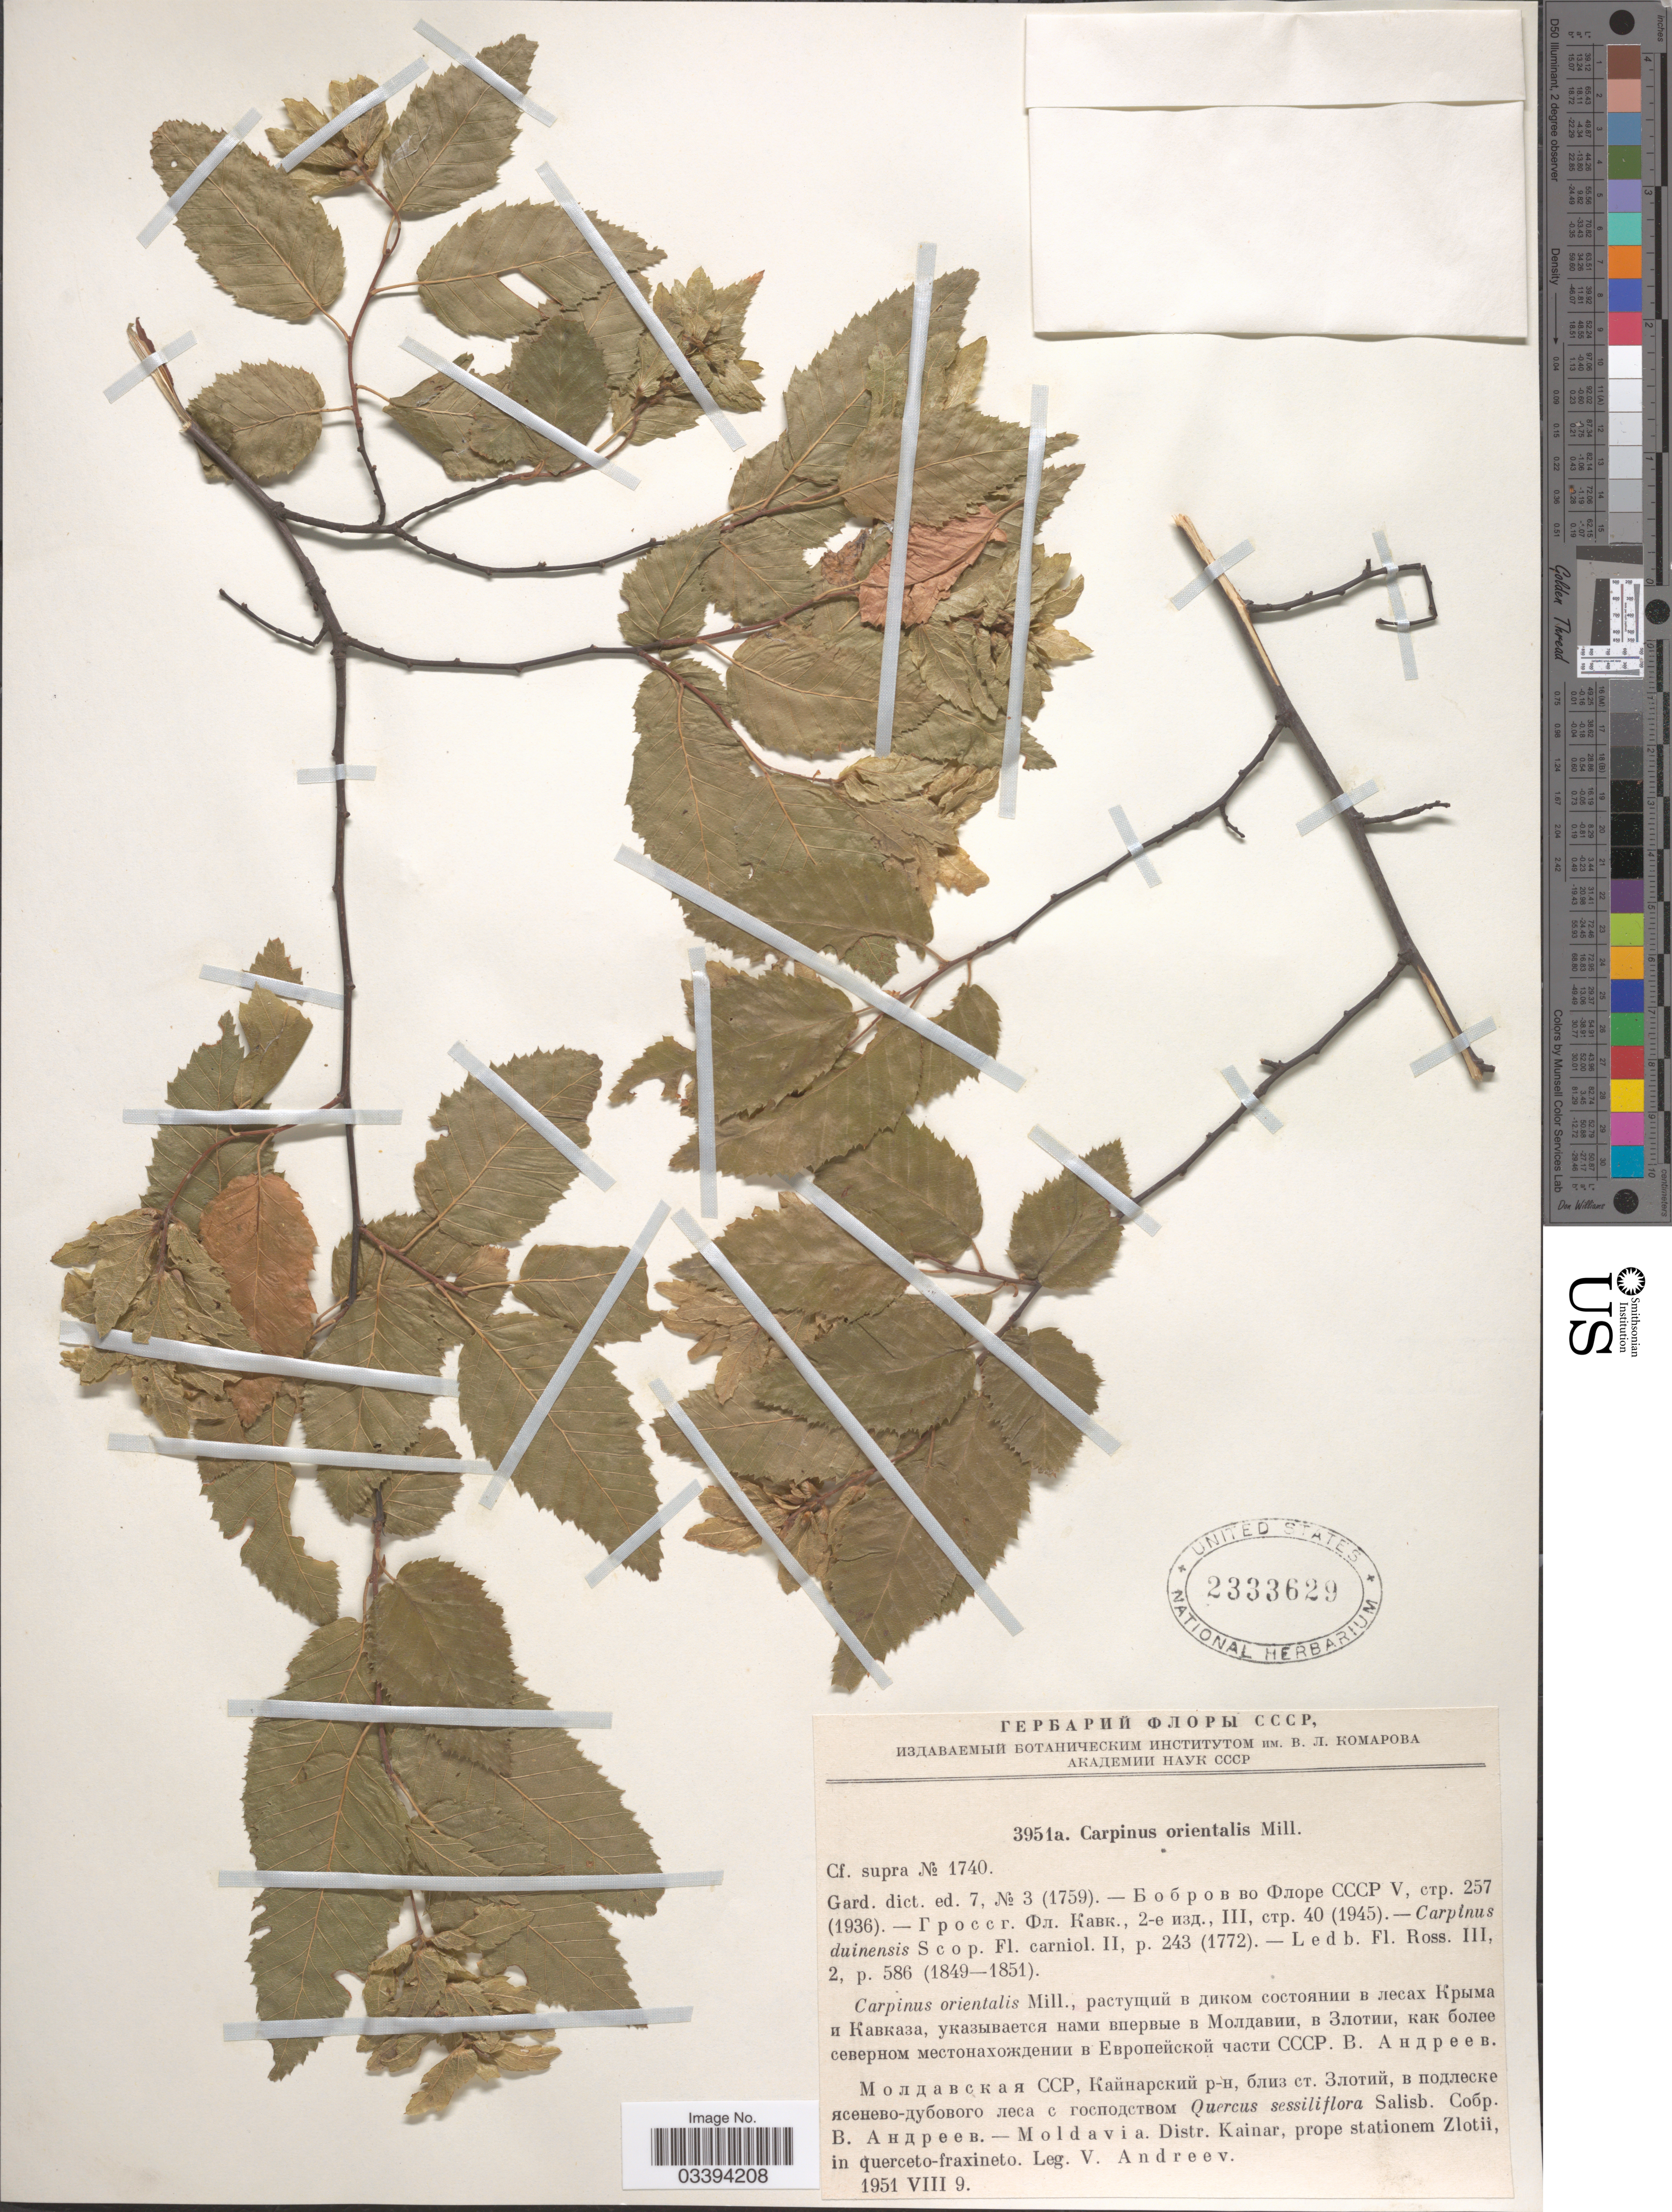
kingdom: Plantae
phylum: Tracheophyta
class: Magnoliopsida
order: Fagales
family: Betulaceae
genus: Carpinus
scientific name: Carpinus orientalis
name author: Mill.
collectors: V. Andreev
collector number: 3951a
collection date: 1951-08-09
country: Moldova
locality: Moldavia, Distr. Kainar, prope stationem Zlotii, in querceto-fraxineto.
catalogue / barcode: US 2333629